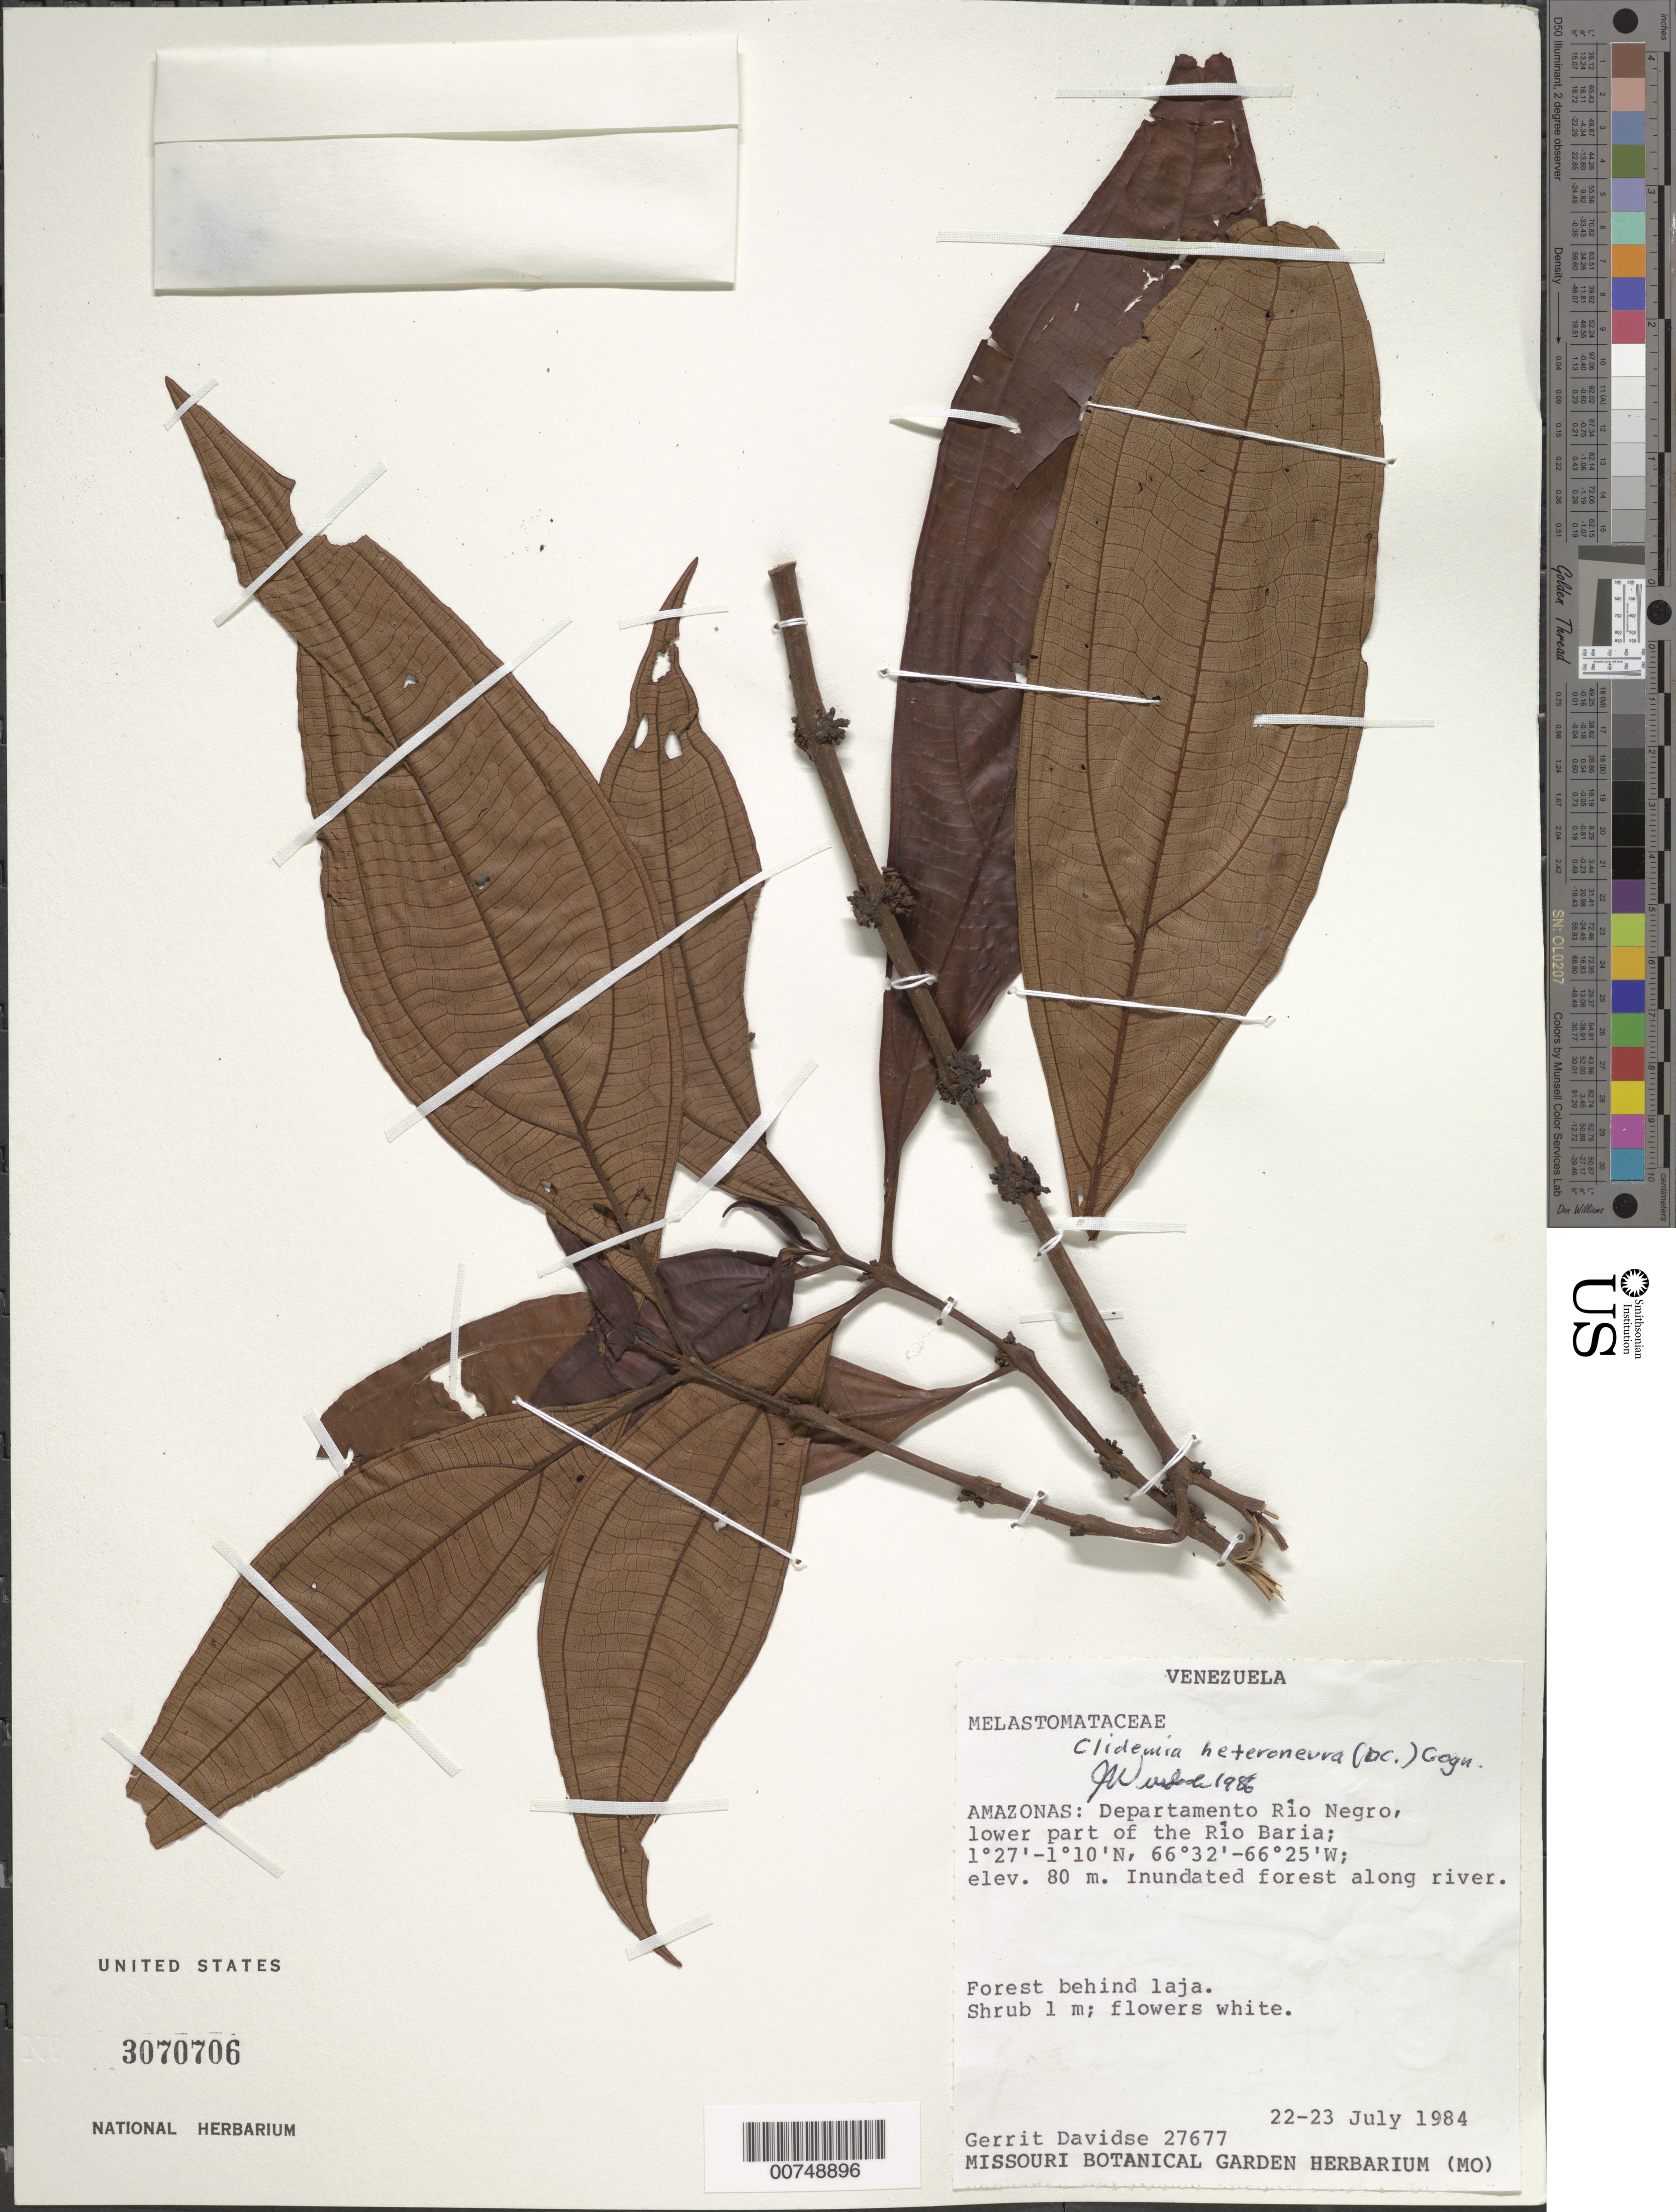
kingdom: Plantae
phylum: Tracheophyta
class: Magnoliopsida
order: Myrtales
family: Melastomataceae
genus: Clidemia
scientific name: Clidemia heteroneura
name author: (DC.) Cogn.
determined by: Wurdack, John J., (US), US (UNITED STATES)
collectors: G. Davidse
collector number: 27677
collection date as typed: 22-Jul-84 to 23-Jul-84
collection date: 1984-07-22/1984-07-23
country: Venezuela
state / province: Amazonas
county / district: Río Negro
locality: Río Baria, lower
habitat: Inundated forest along river; forest behind laja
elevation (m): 80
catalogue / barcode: US 3070706